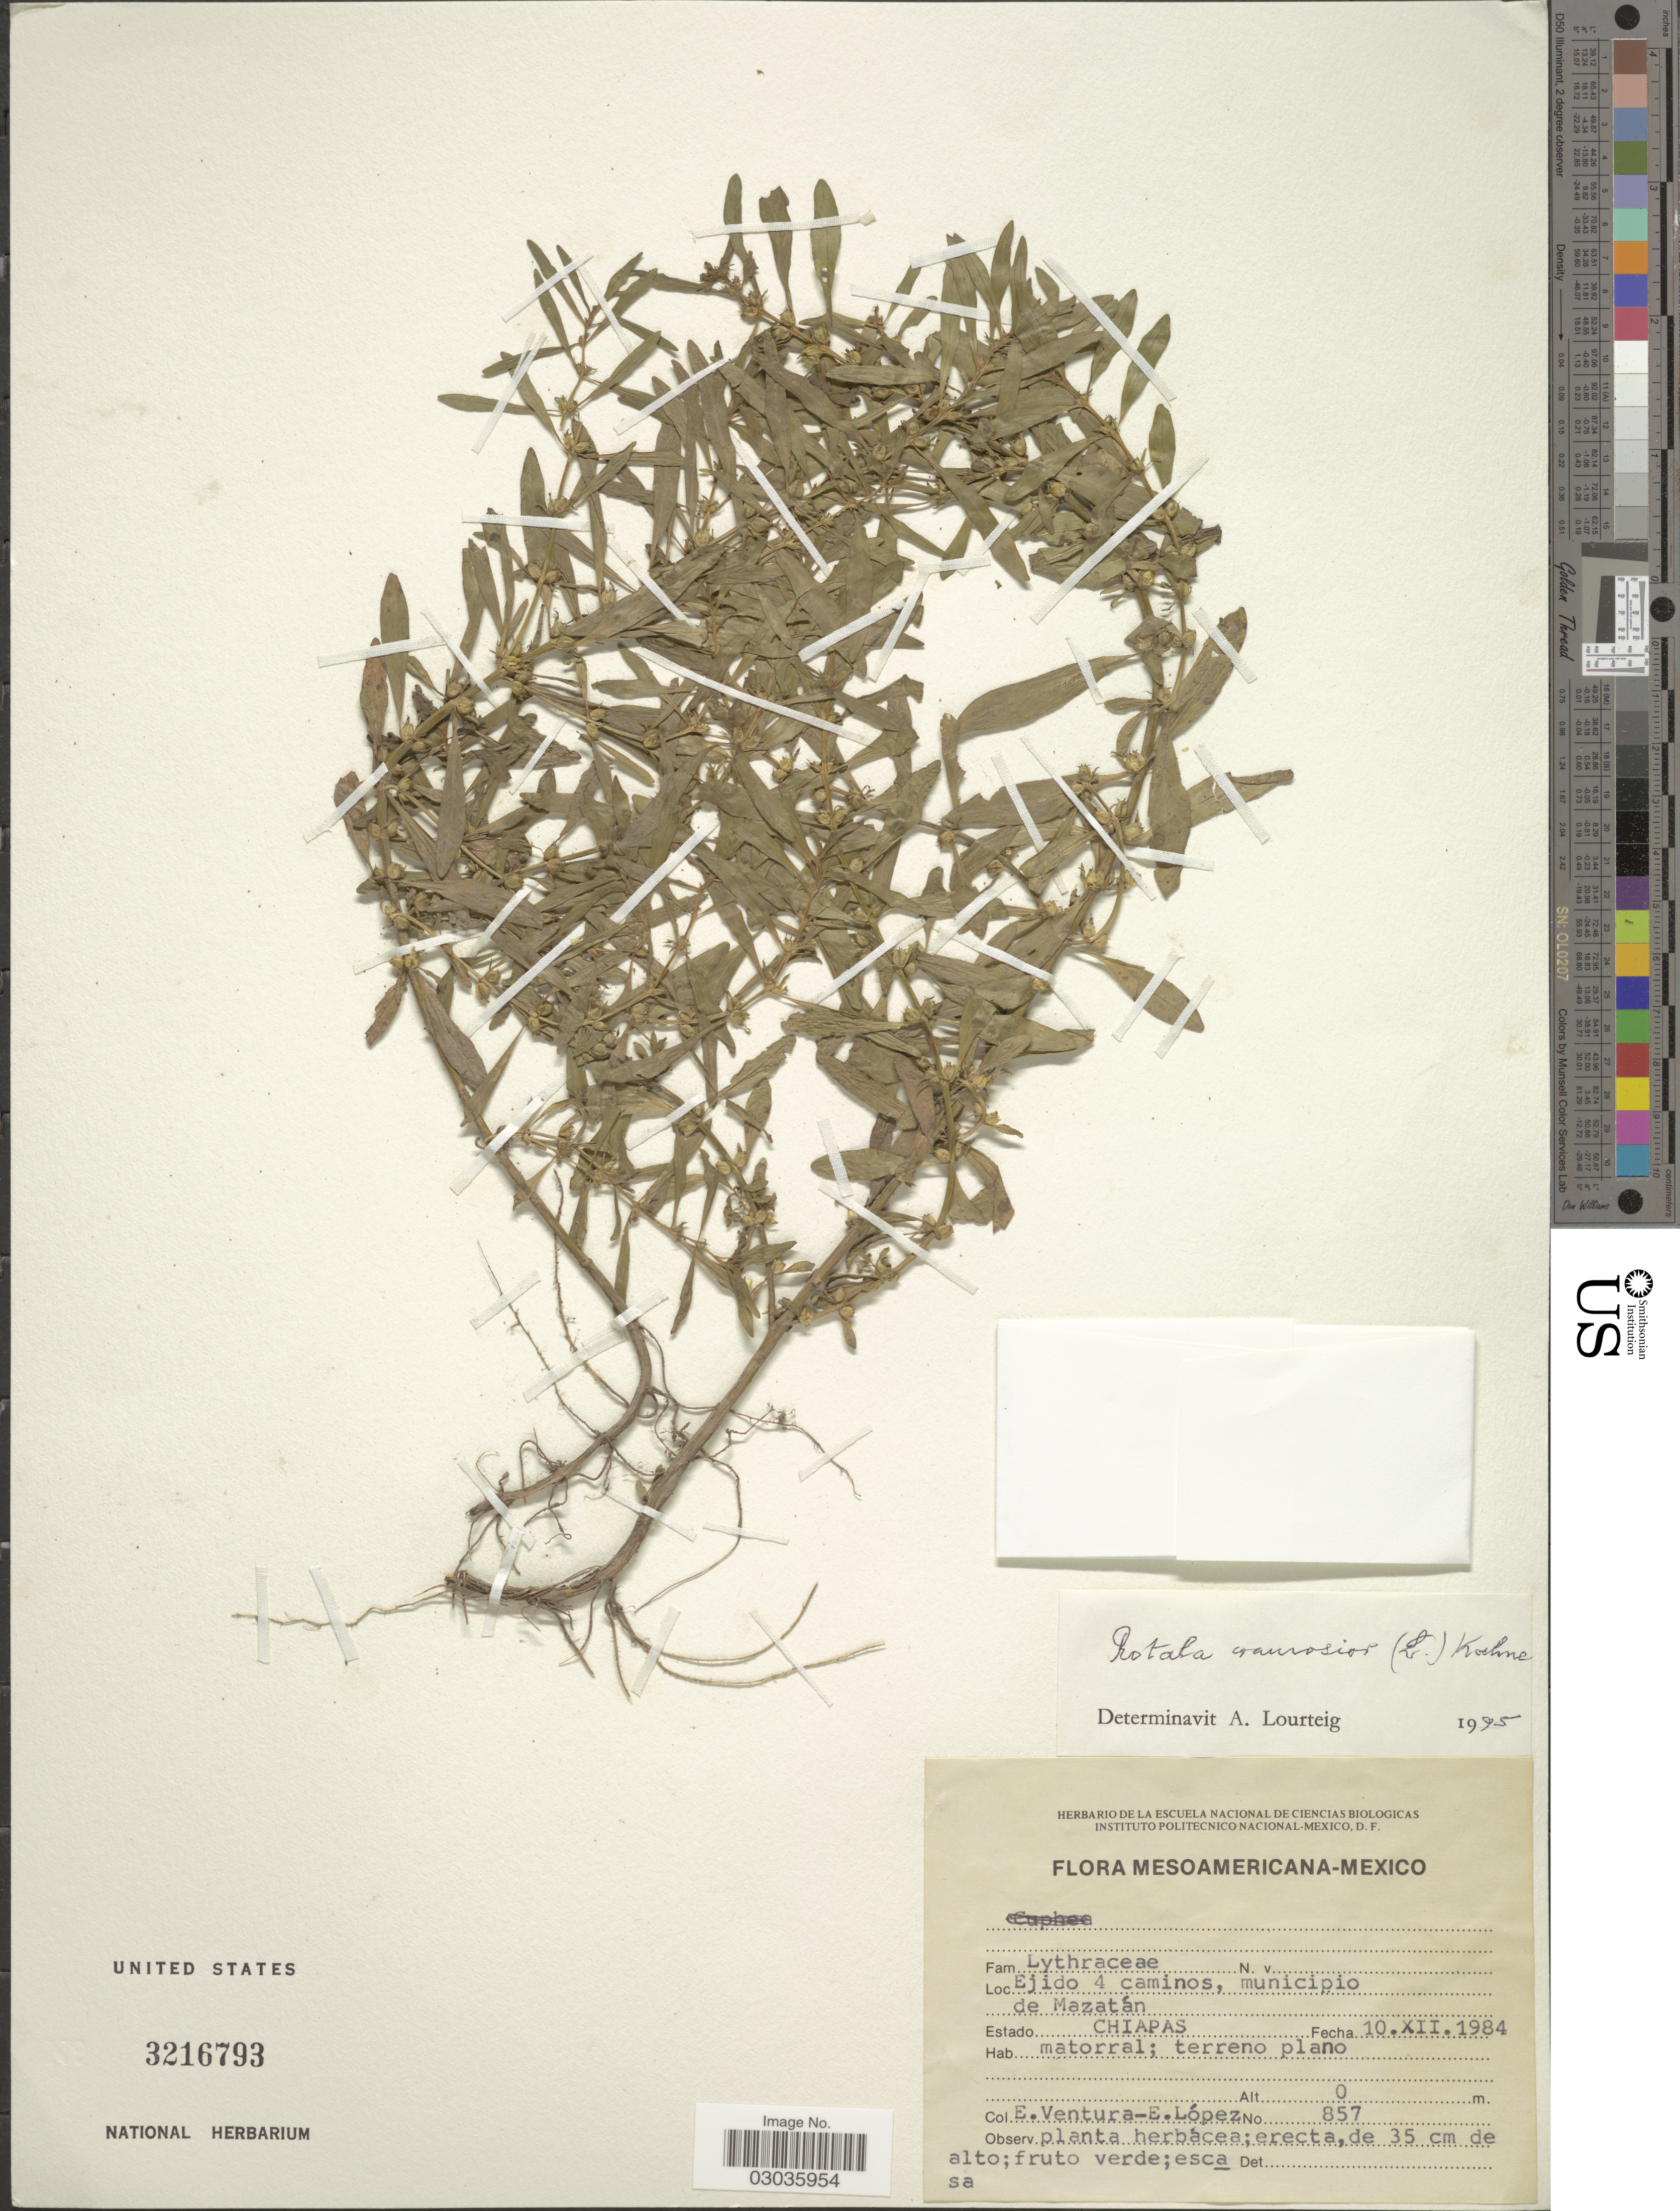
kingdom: Plantae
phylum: Tracheophyta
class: Magnoliopsida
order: Myrtales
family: Lythraceae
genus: Rotala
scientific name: Rotala ramosior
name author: (L.) Koehne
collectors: E. Ventura & E. López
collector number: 857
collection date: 1984-12-10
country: Mexico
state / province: Chiapas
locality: Ejido 4 caminos, municipio de Mazatán.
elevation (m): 0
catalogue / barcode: US 3216793